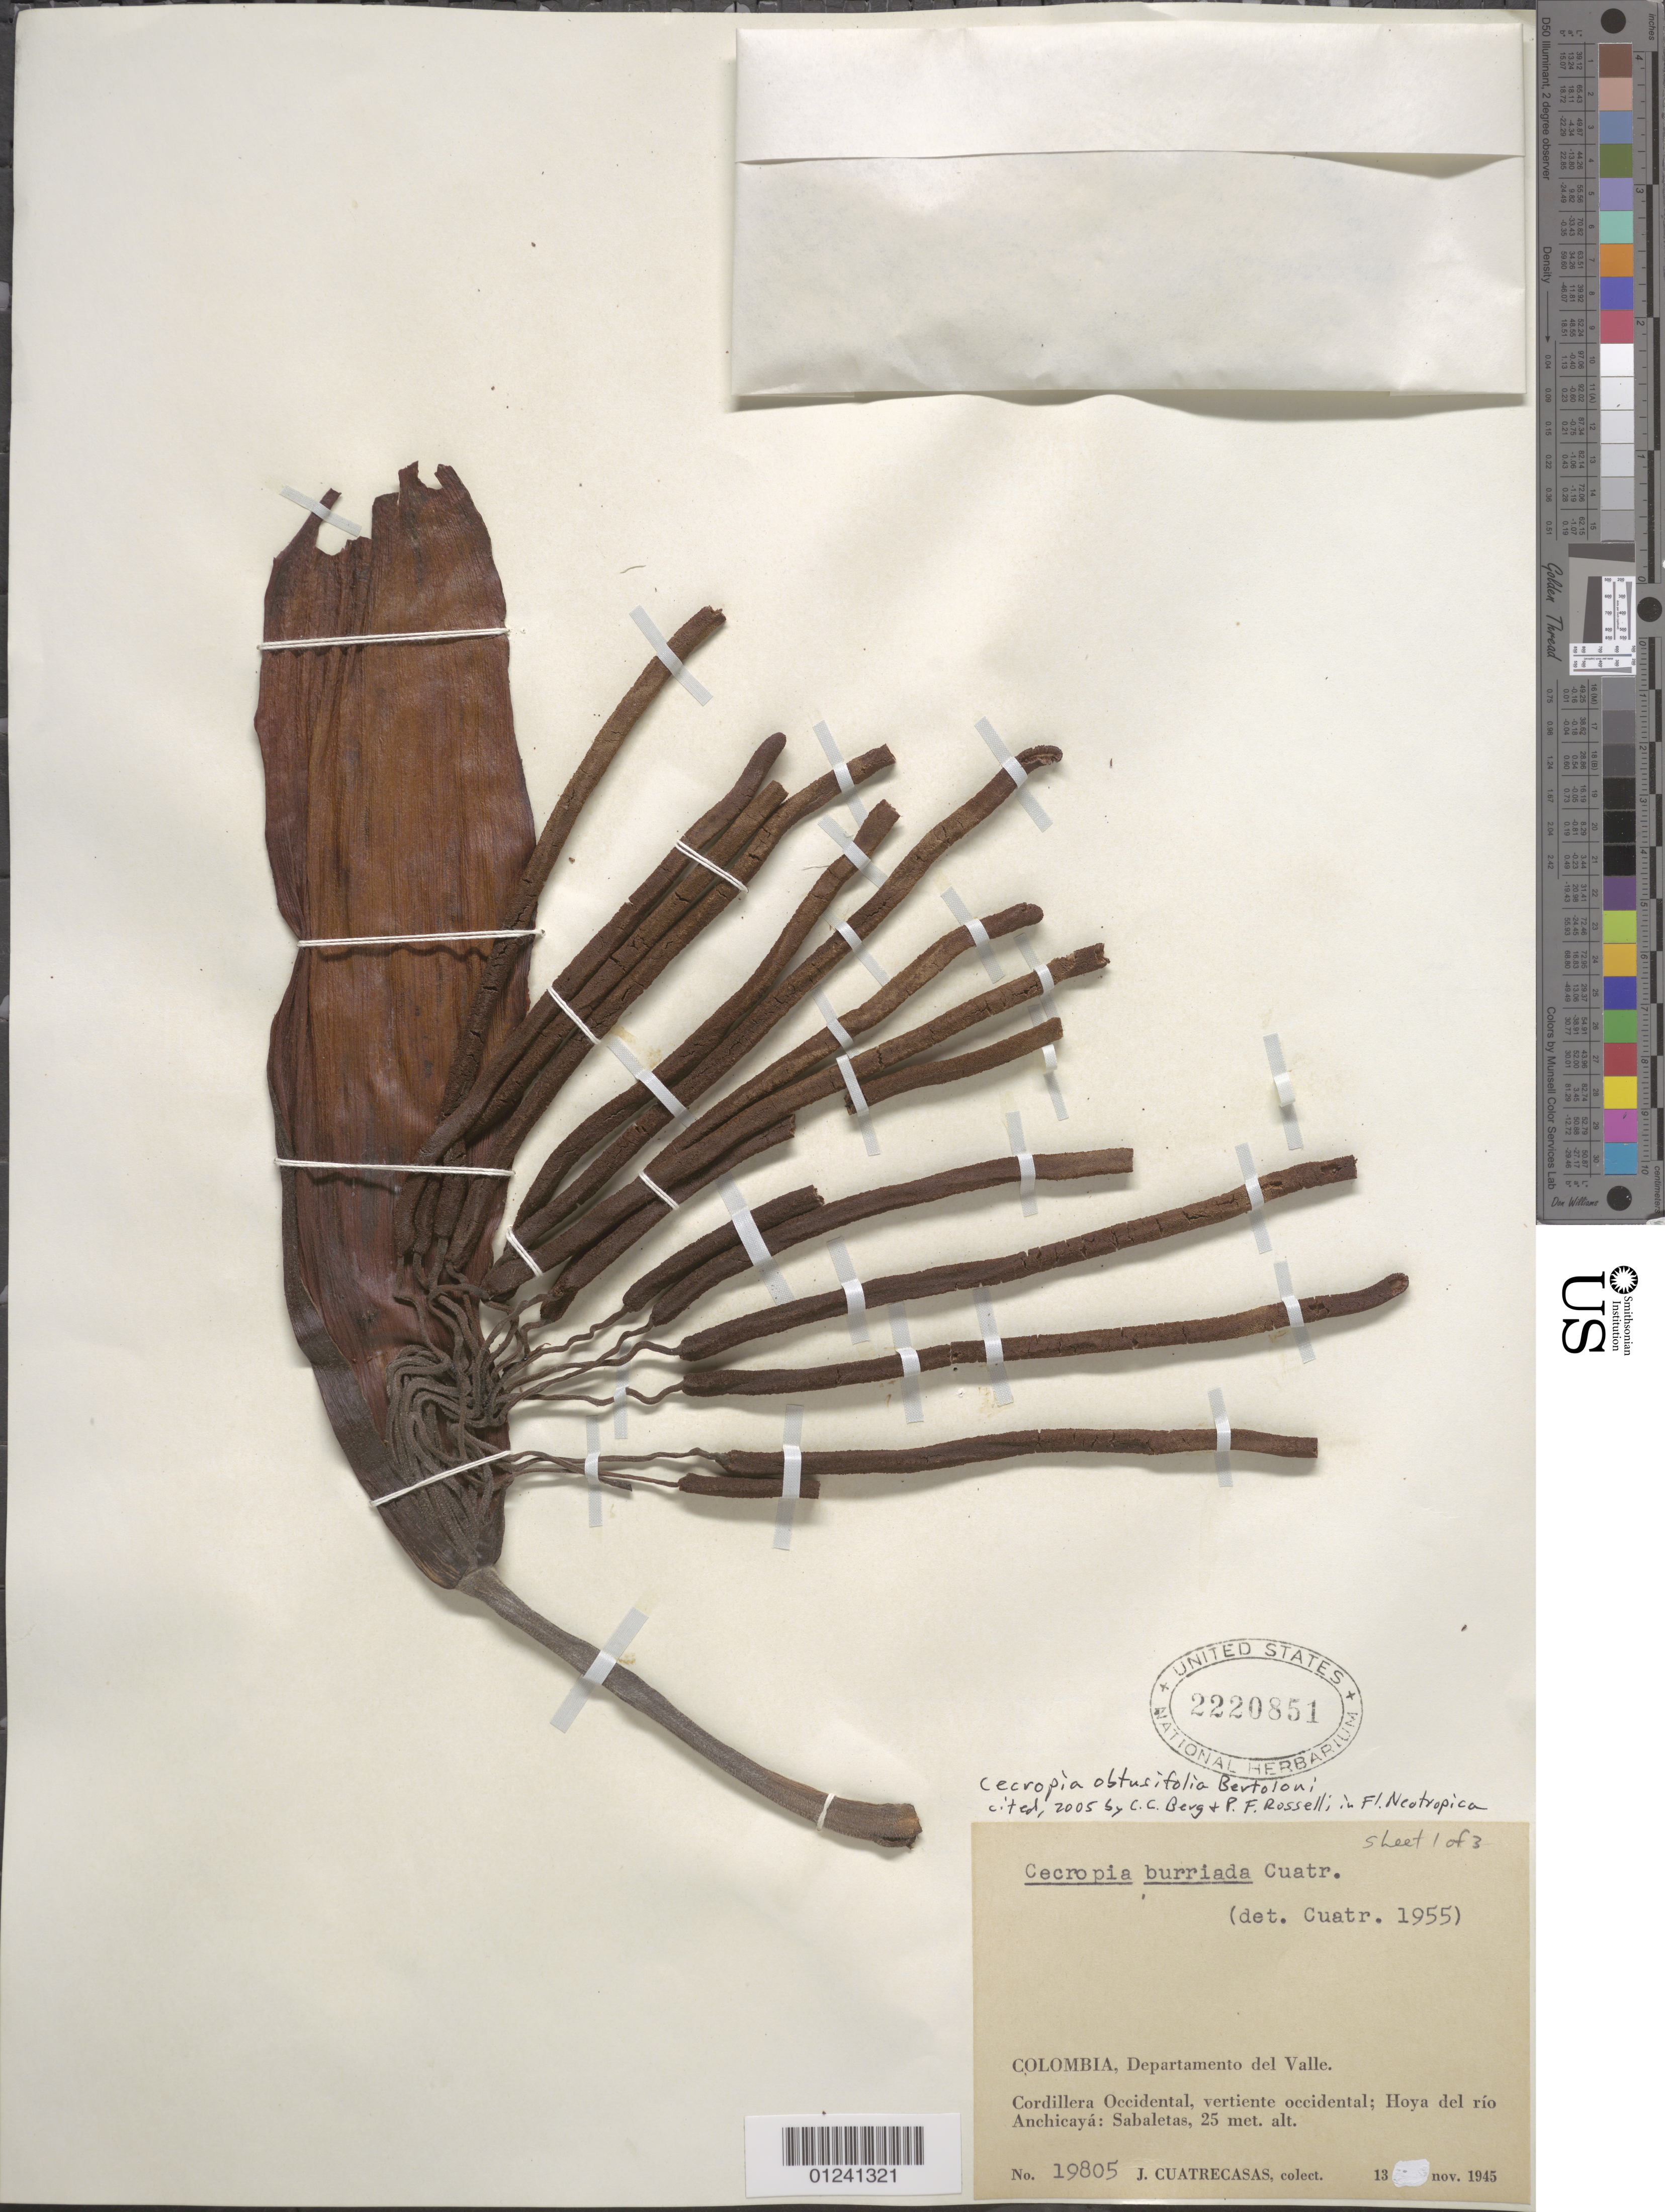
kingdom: Plantae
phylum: Tracheophyta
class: Magnoliopsida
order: Rosales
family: Urticaceae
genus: Cecropia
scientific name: Cecropia obtusifolia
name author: Bertol.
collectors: J. Cuatrecasas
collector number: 19805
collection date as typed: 13 Nov 1945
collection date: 1945-11-13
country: Colombia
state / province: Valle del Cauca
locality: Hoya del Rio Anchicaya, Sabaletas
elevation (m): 25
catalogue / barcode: US 2220851